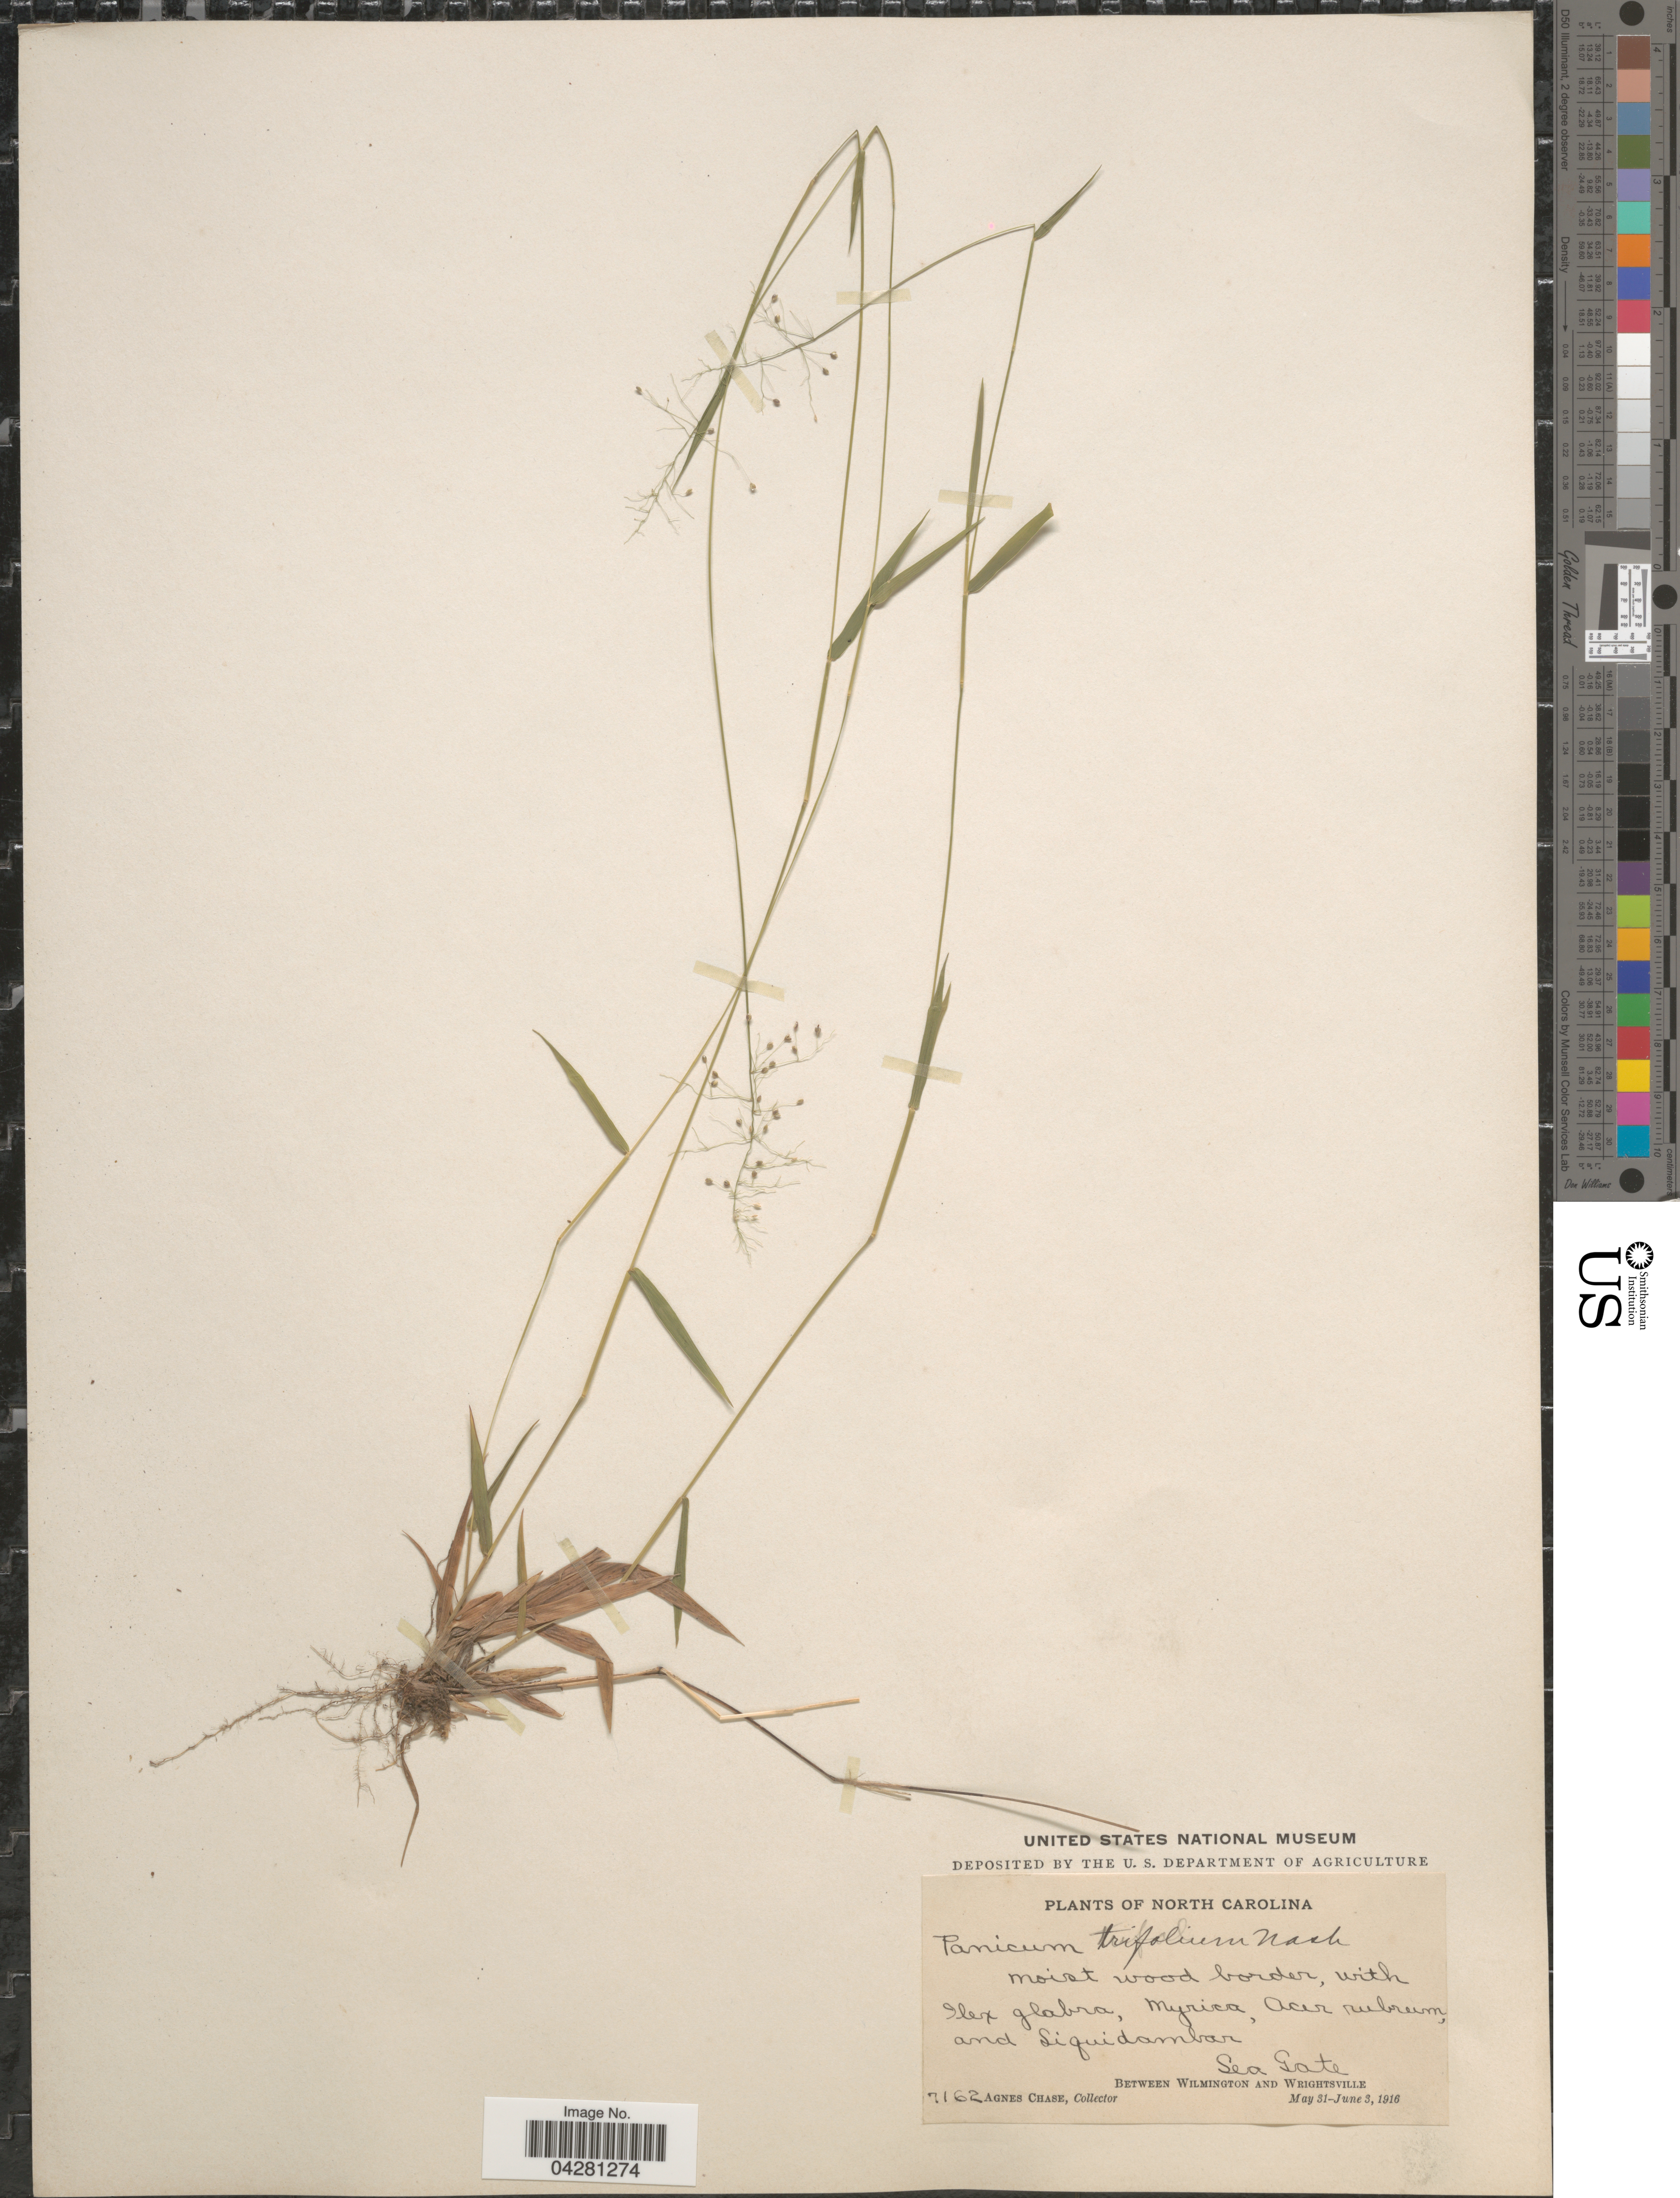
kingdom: Plantae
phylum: Tracheophyta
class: Liliopsida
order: Poales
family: Poaceae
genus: Dichanthelium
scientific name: Dichanthelium dichotomum var. unciphyllum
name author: (Trin.) Davidse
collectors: A. Chase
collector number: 7162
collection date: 1916-05-31/1916-06-03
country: United States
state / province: North Carolina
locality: Sea Gate. Between Wilmington and Wrightsville.